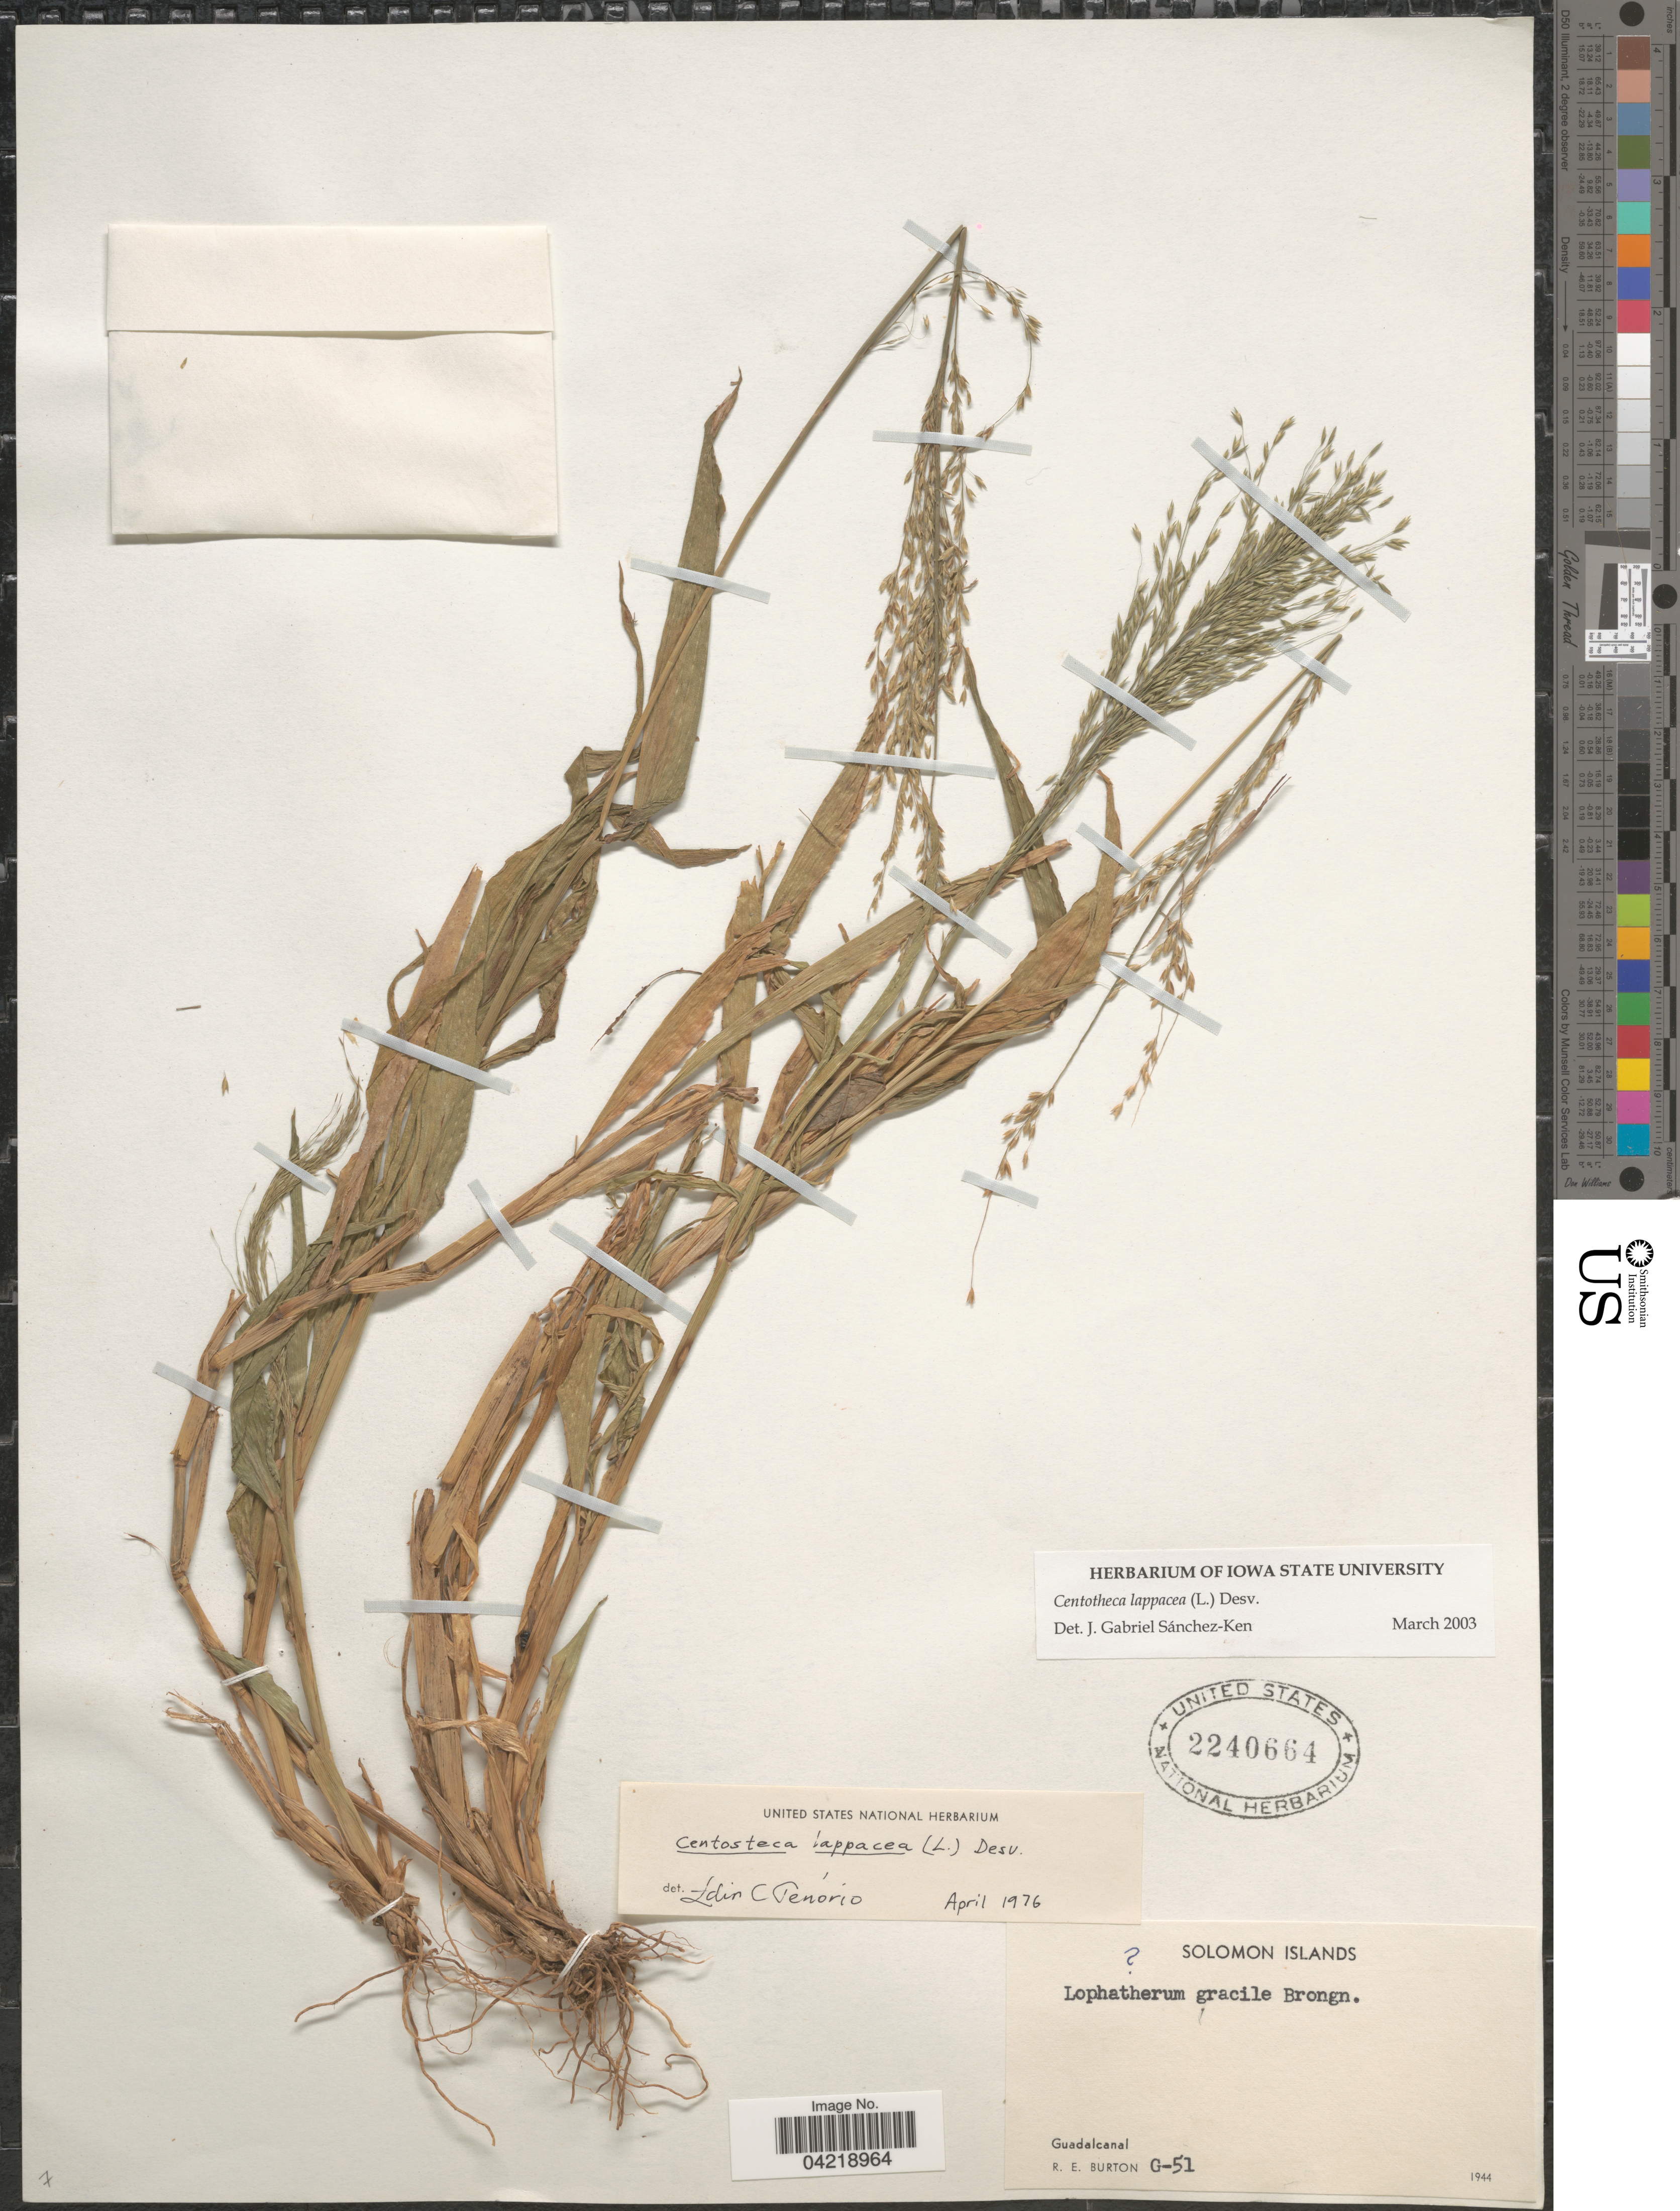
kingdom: Plantae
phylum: Tracheophyta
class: Liliopsida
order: Poales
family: Poaceae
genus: Centotheca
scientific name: Centotheca lappacea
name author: (L.) Desv.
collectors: R. Burton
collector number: G-51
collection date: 1944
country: Solomon Islands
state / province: Solomon Islands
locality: Guadalcanal.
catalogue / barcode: US 2240664